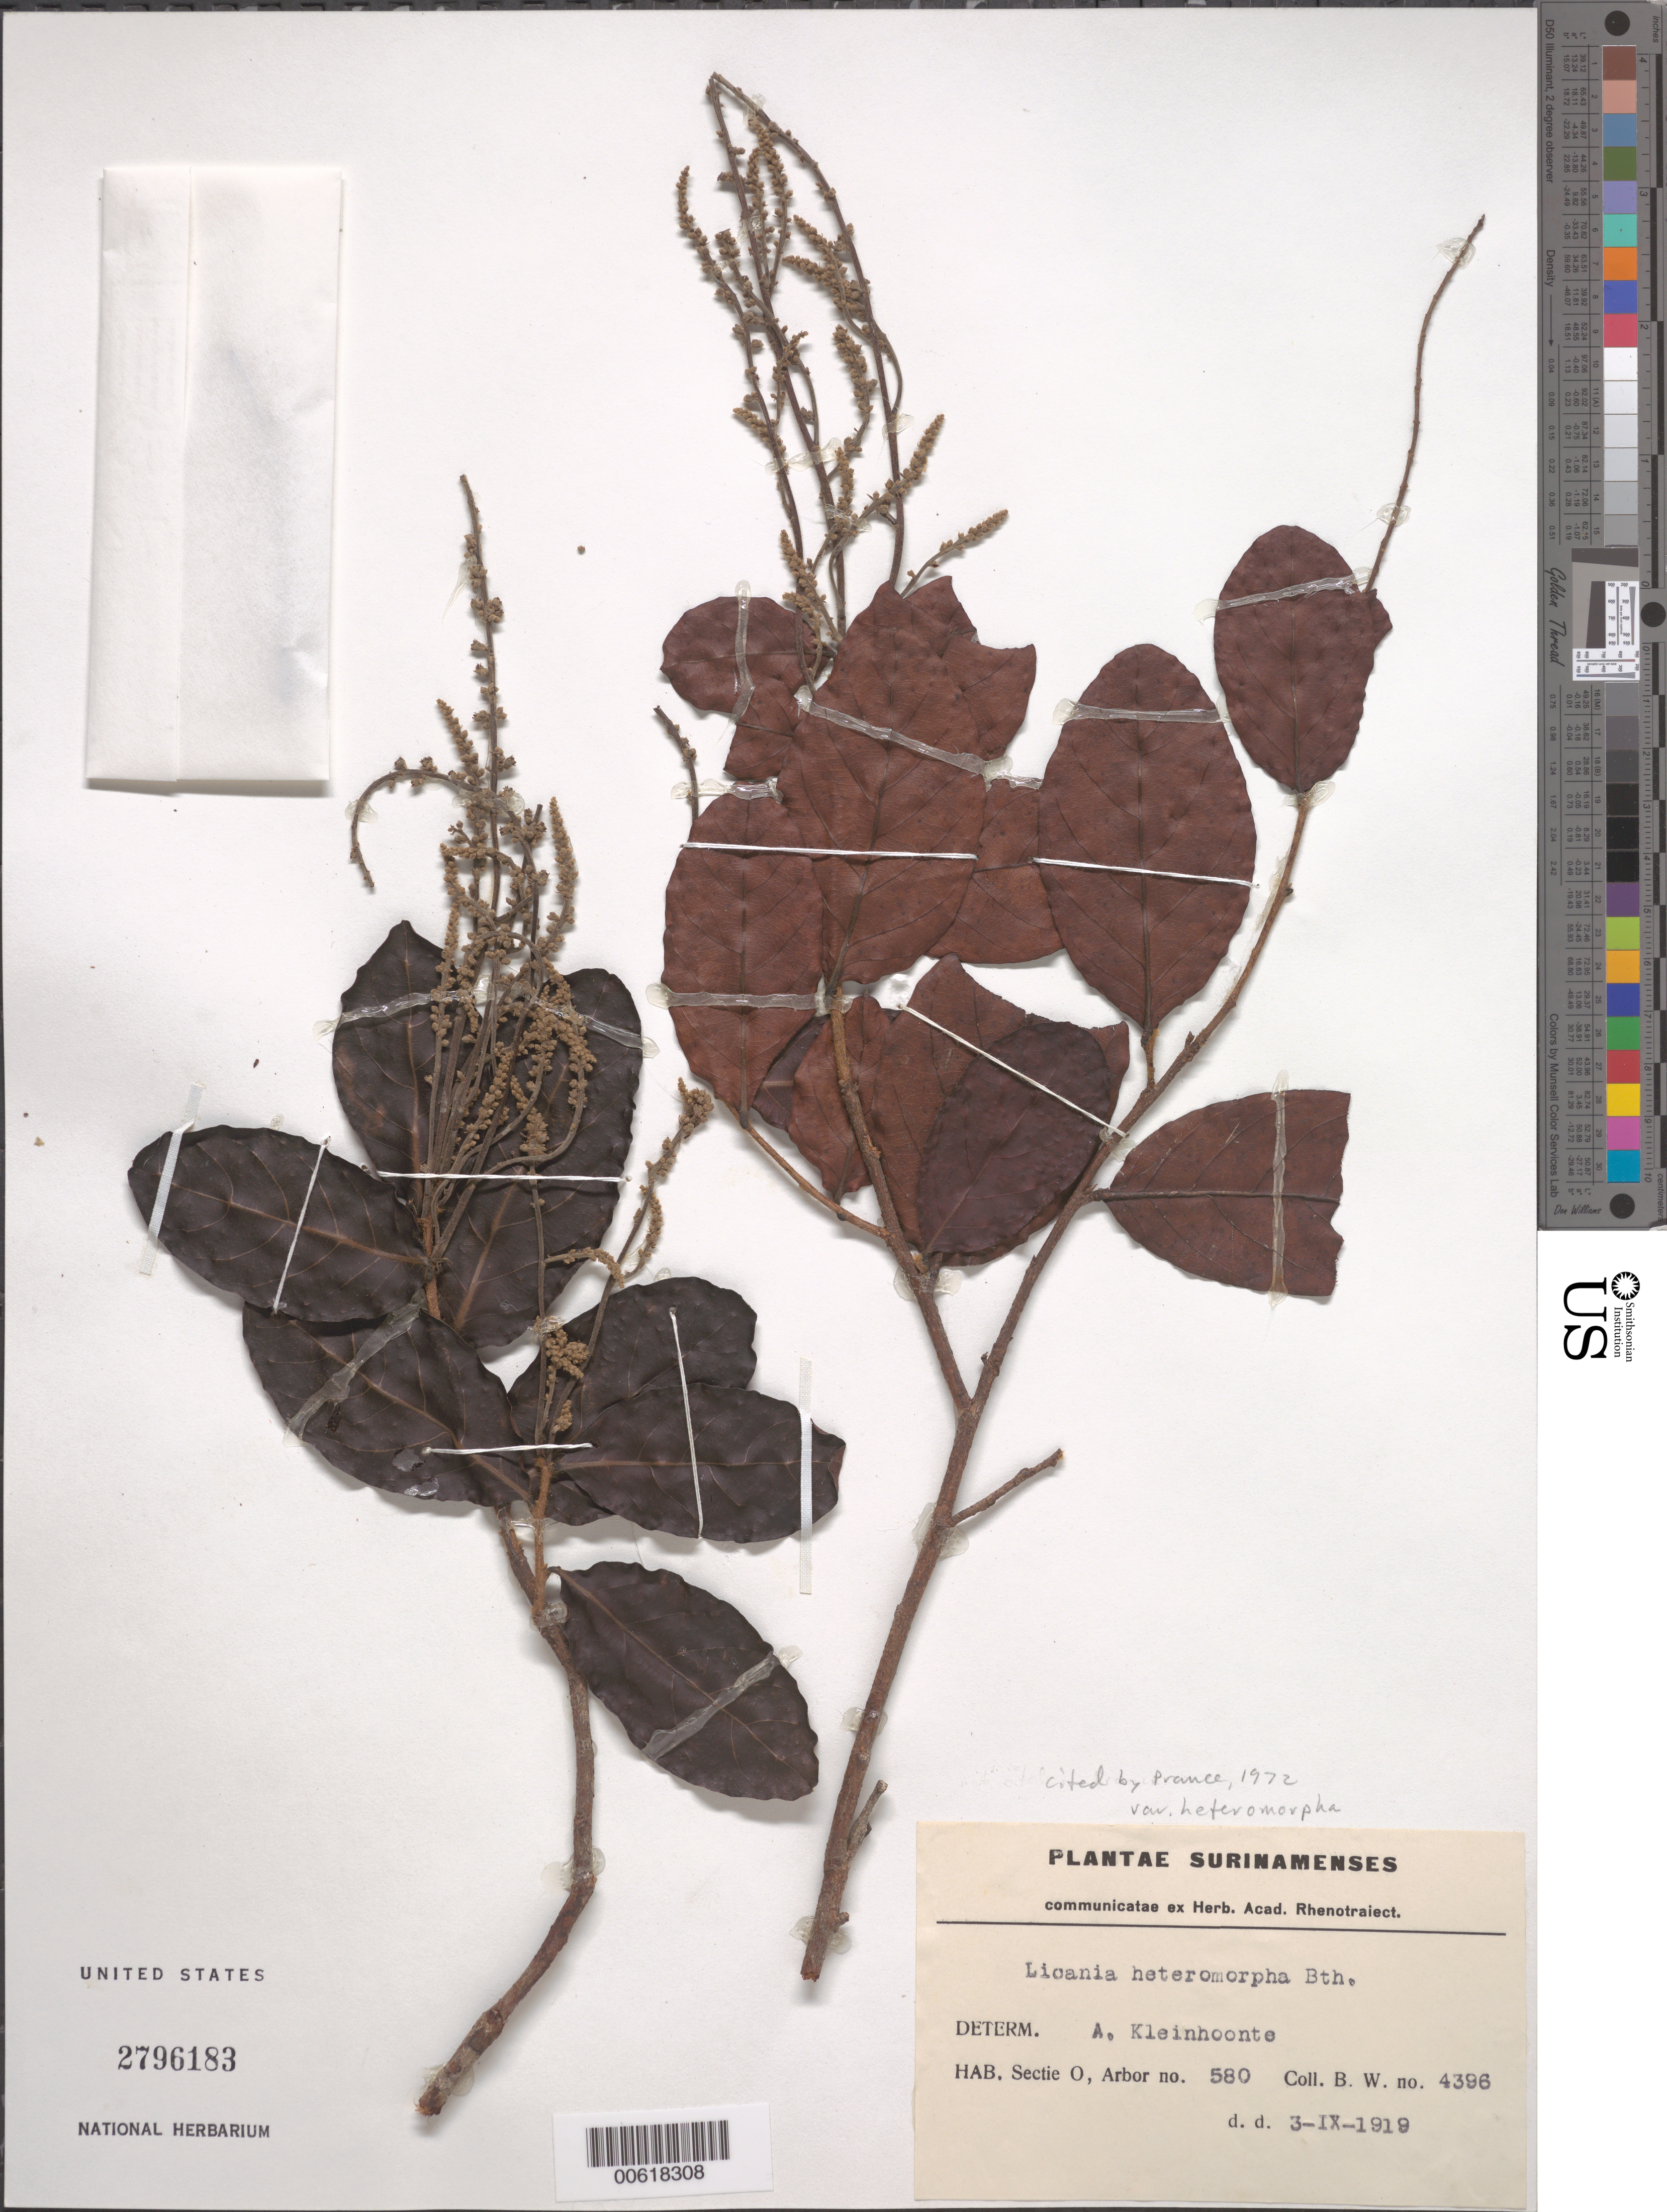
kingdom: Plantae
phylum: Tracheophyta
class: Magnoliopsida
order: Malpighiales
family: Chrysobalanaceae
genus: Hymenopus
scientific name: Hymenopus heteromorphus var. heteromorphus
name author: (Benth.) Sothers & Prance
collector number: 4396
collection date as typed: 3-Sep-19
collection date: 1919-09-03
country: Suriname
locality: Sectie O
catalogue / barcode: US 2796183